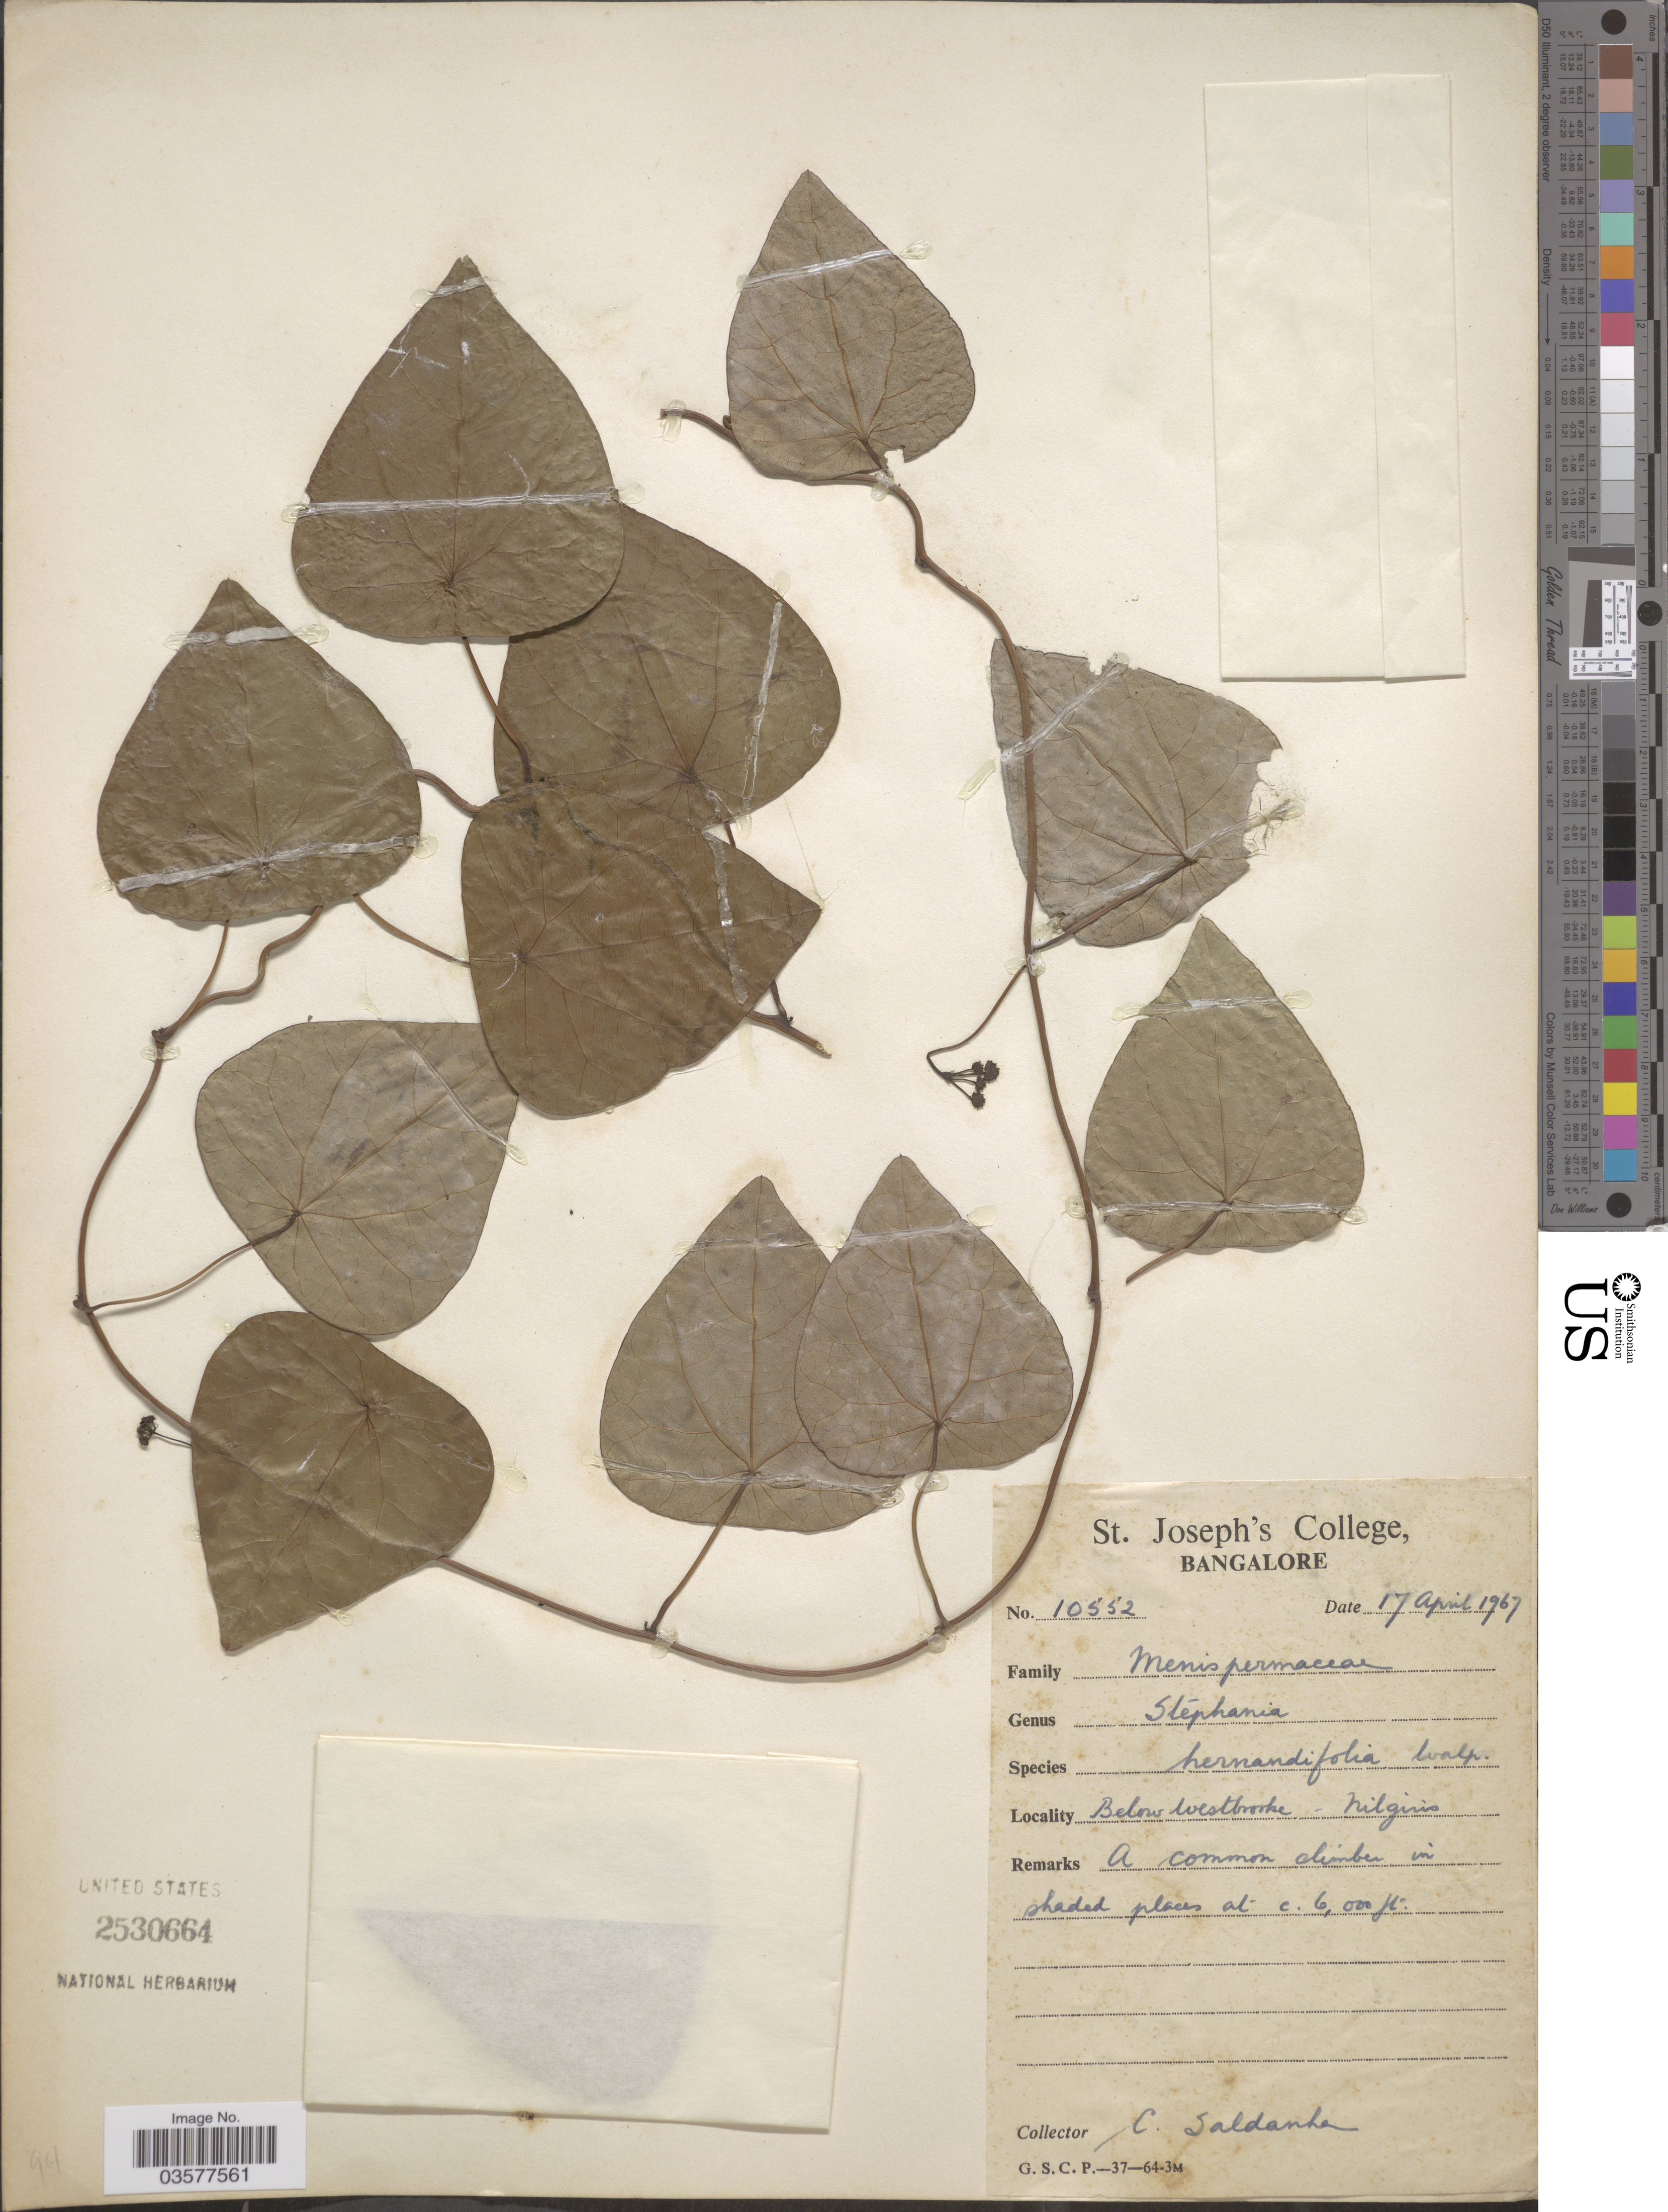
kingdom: Plantae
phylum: Tracheophyta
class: Magnoliopsida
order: Ranunculales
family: Menispermaceae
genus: Stephania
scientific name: Stephania hernandiifolia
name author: (Willd.) Walp.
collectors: C. Saldanha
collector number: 10552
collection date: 1967-04-17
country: India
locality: Below Westbrooke-Nilgiris.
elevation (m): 1829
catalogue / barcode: US 2530664